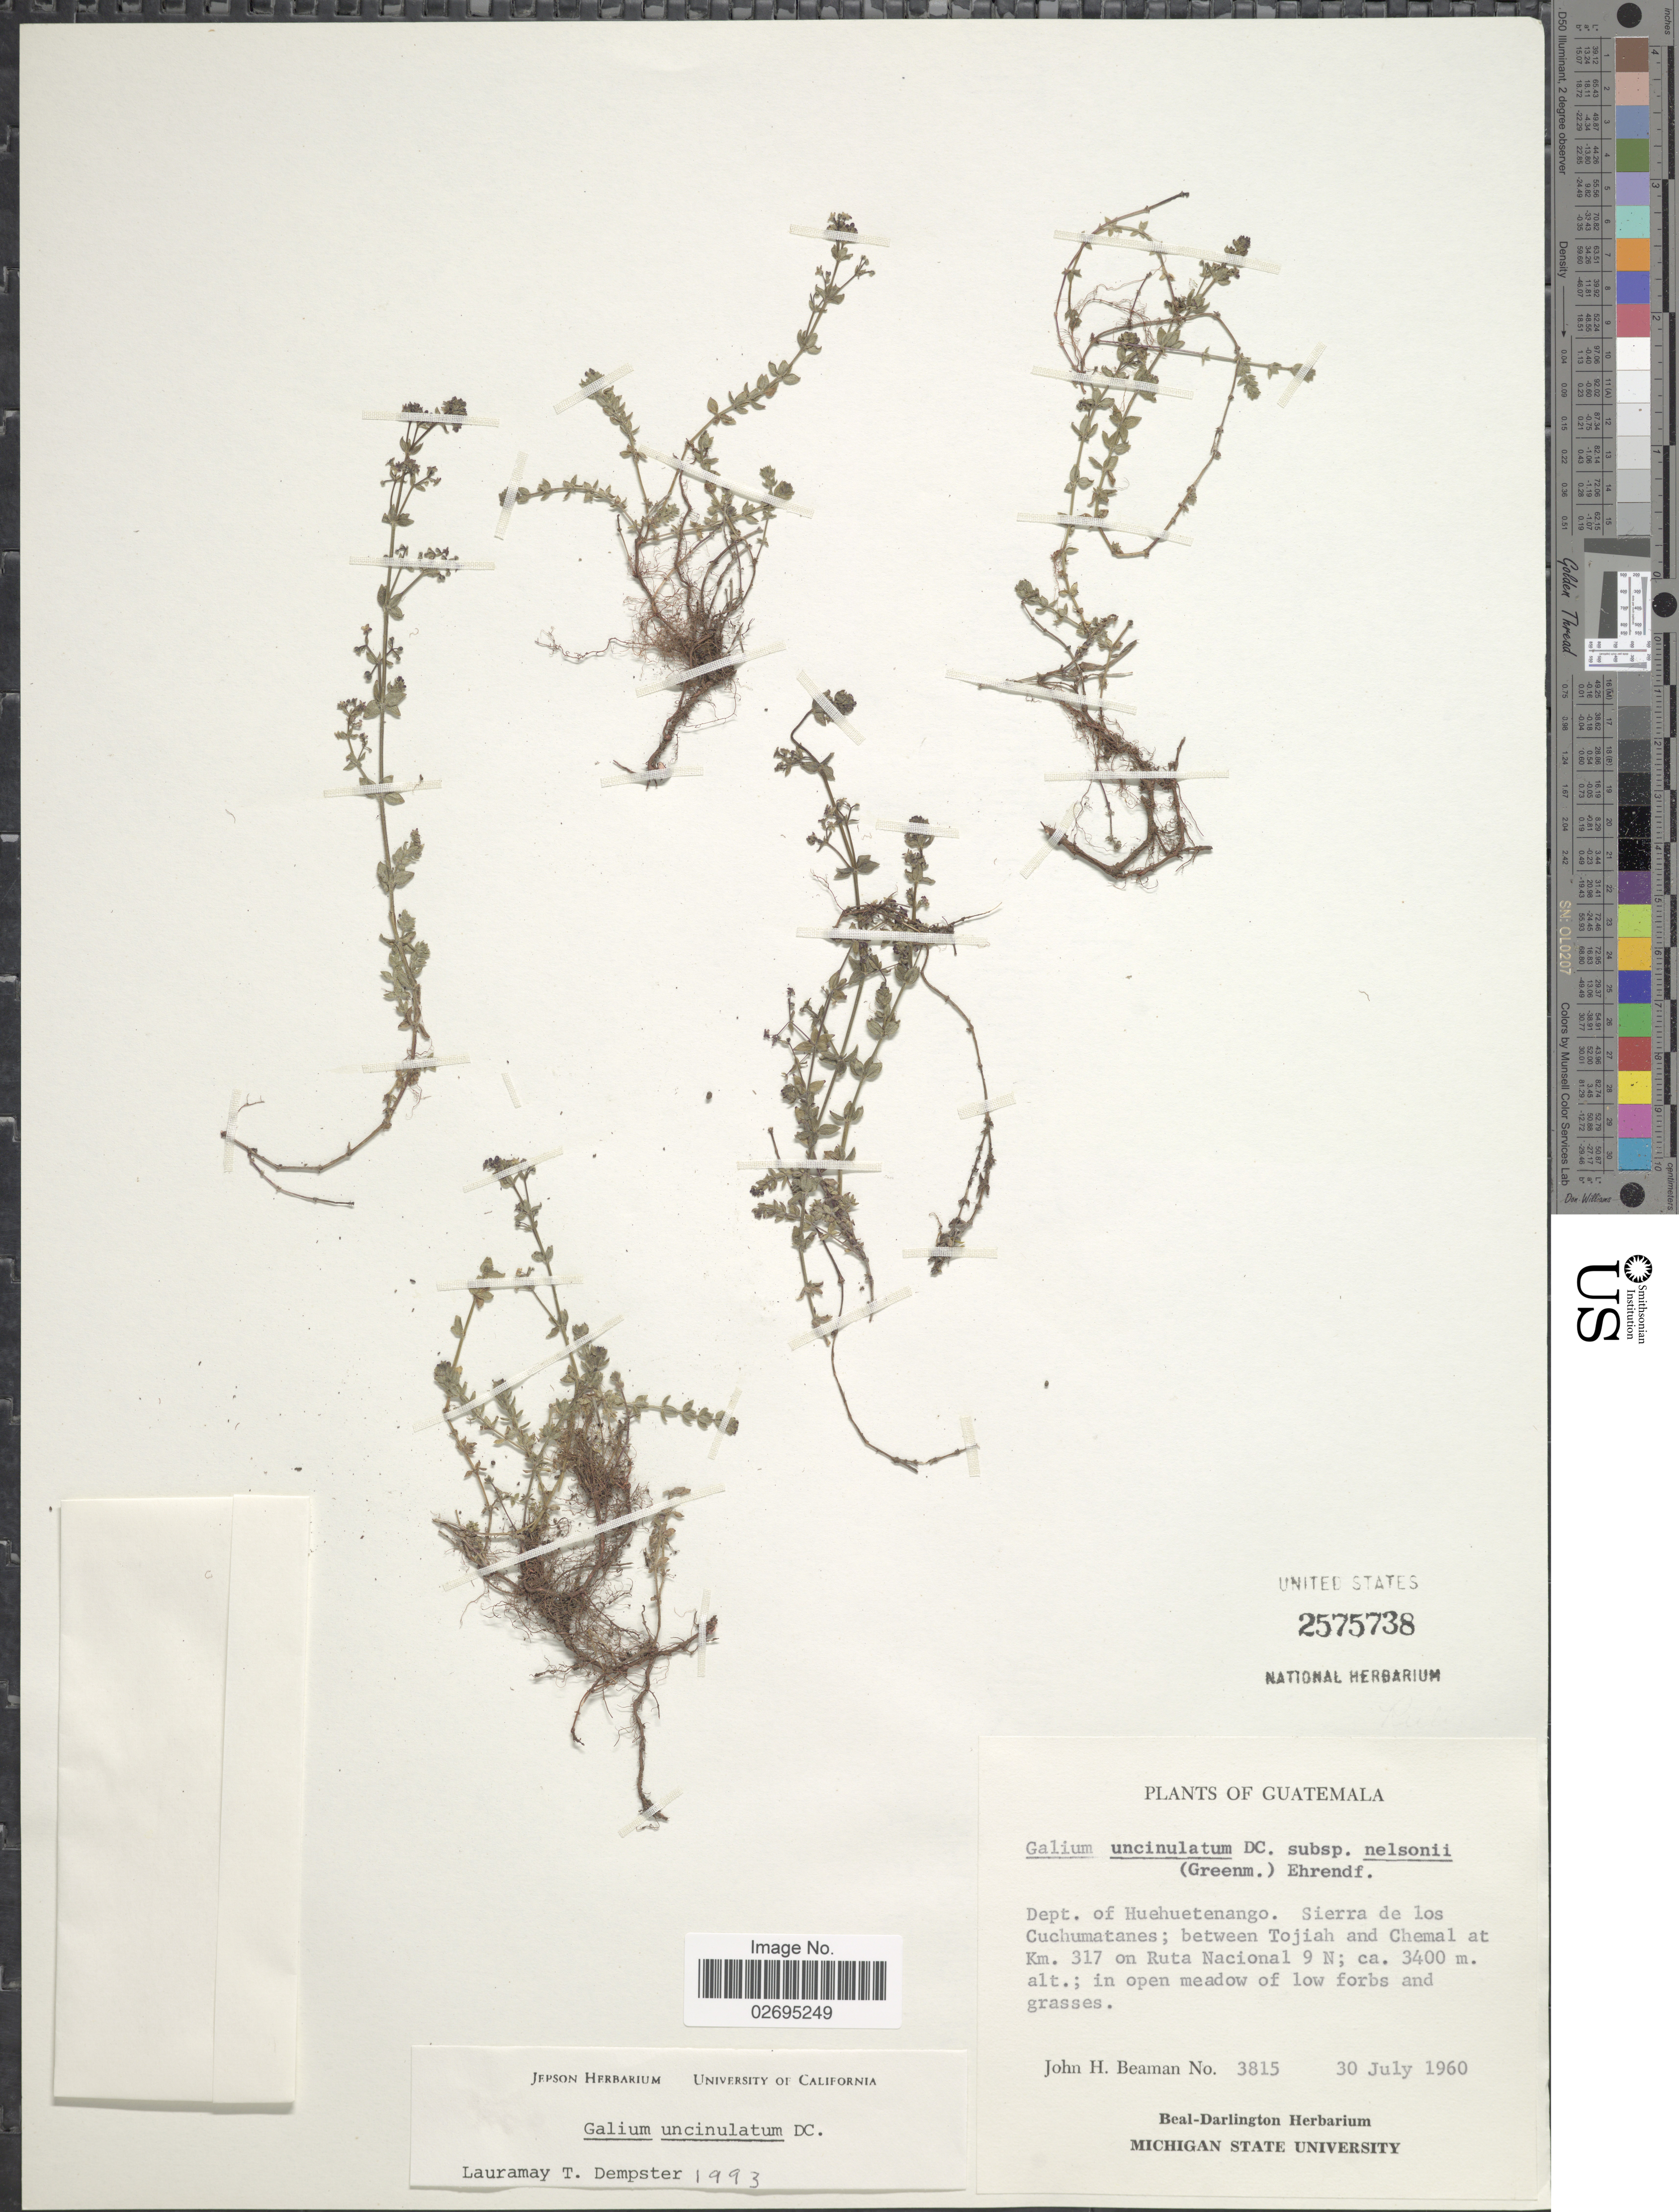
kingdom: Plantae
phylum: Tracheophyta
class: Magnoliopsida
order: Gentianales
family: Rubiaceae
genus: Galium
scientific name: Galium uncinulatum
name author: DC.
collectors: J. H. Beaman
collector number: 3815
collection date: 1960-07-30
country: Guatemala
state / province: Huehuetenango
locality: Sierra de los Cuchumatanes; between Tojiah and Chemal at km 317 on Ruta Nacional 9 N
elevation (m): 3400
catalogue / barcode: US 2575738